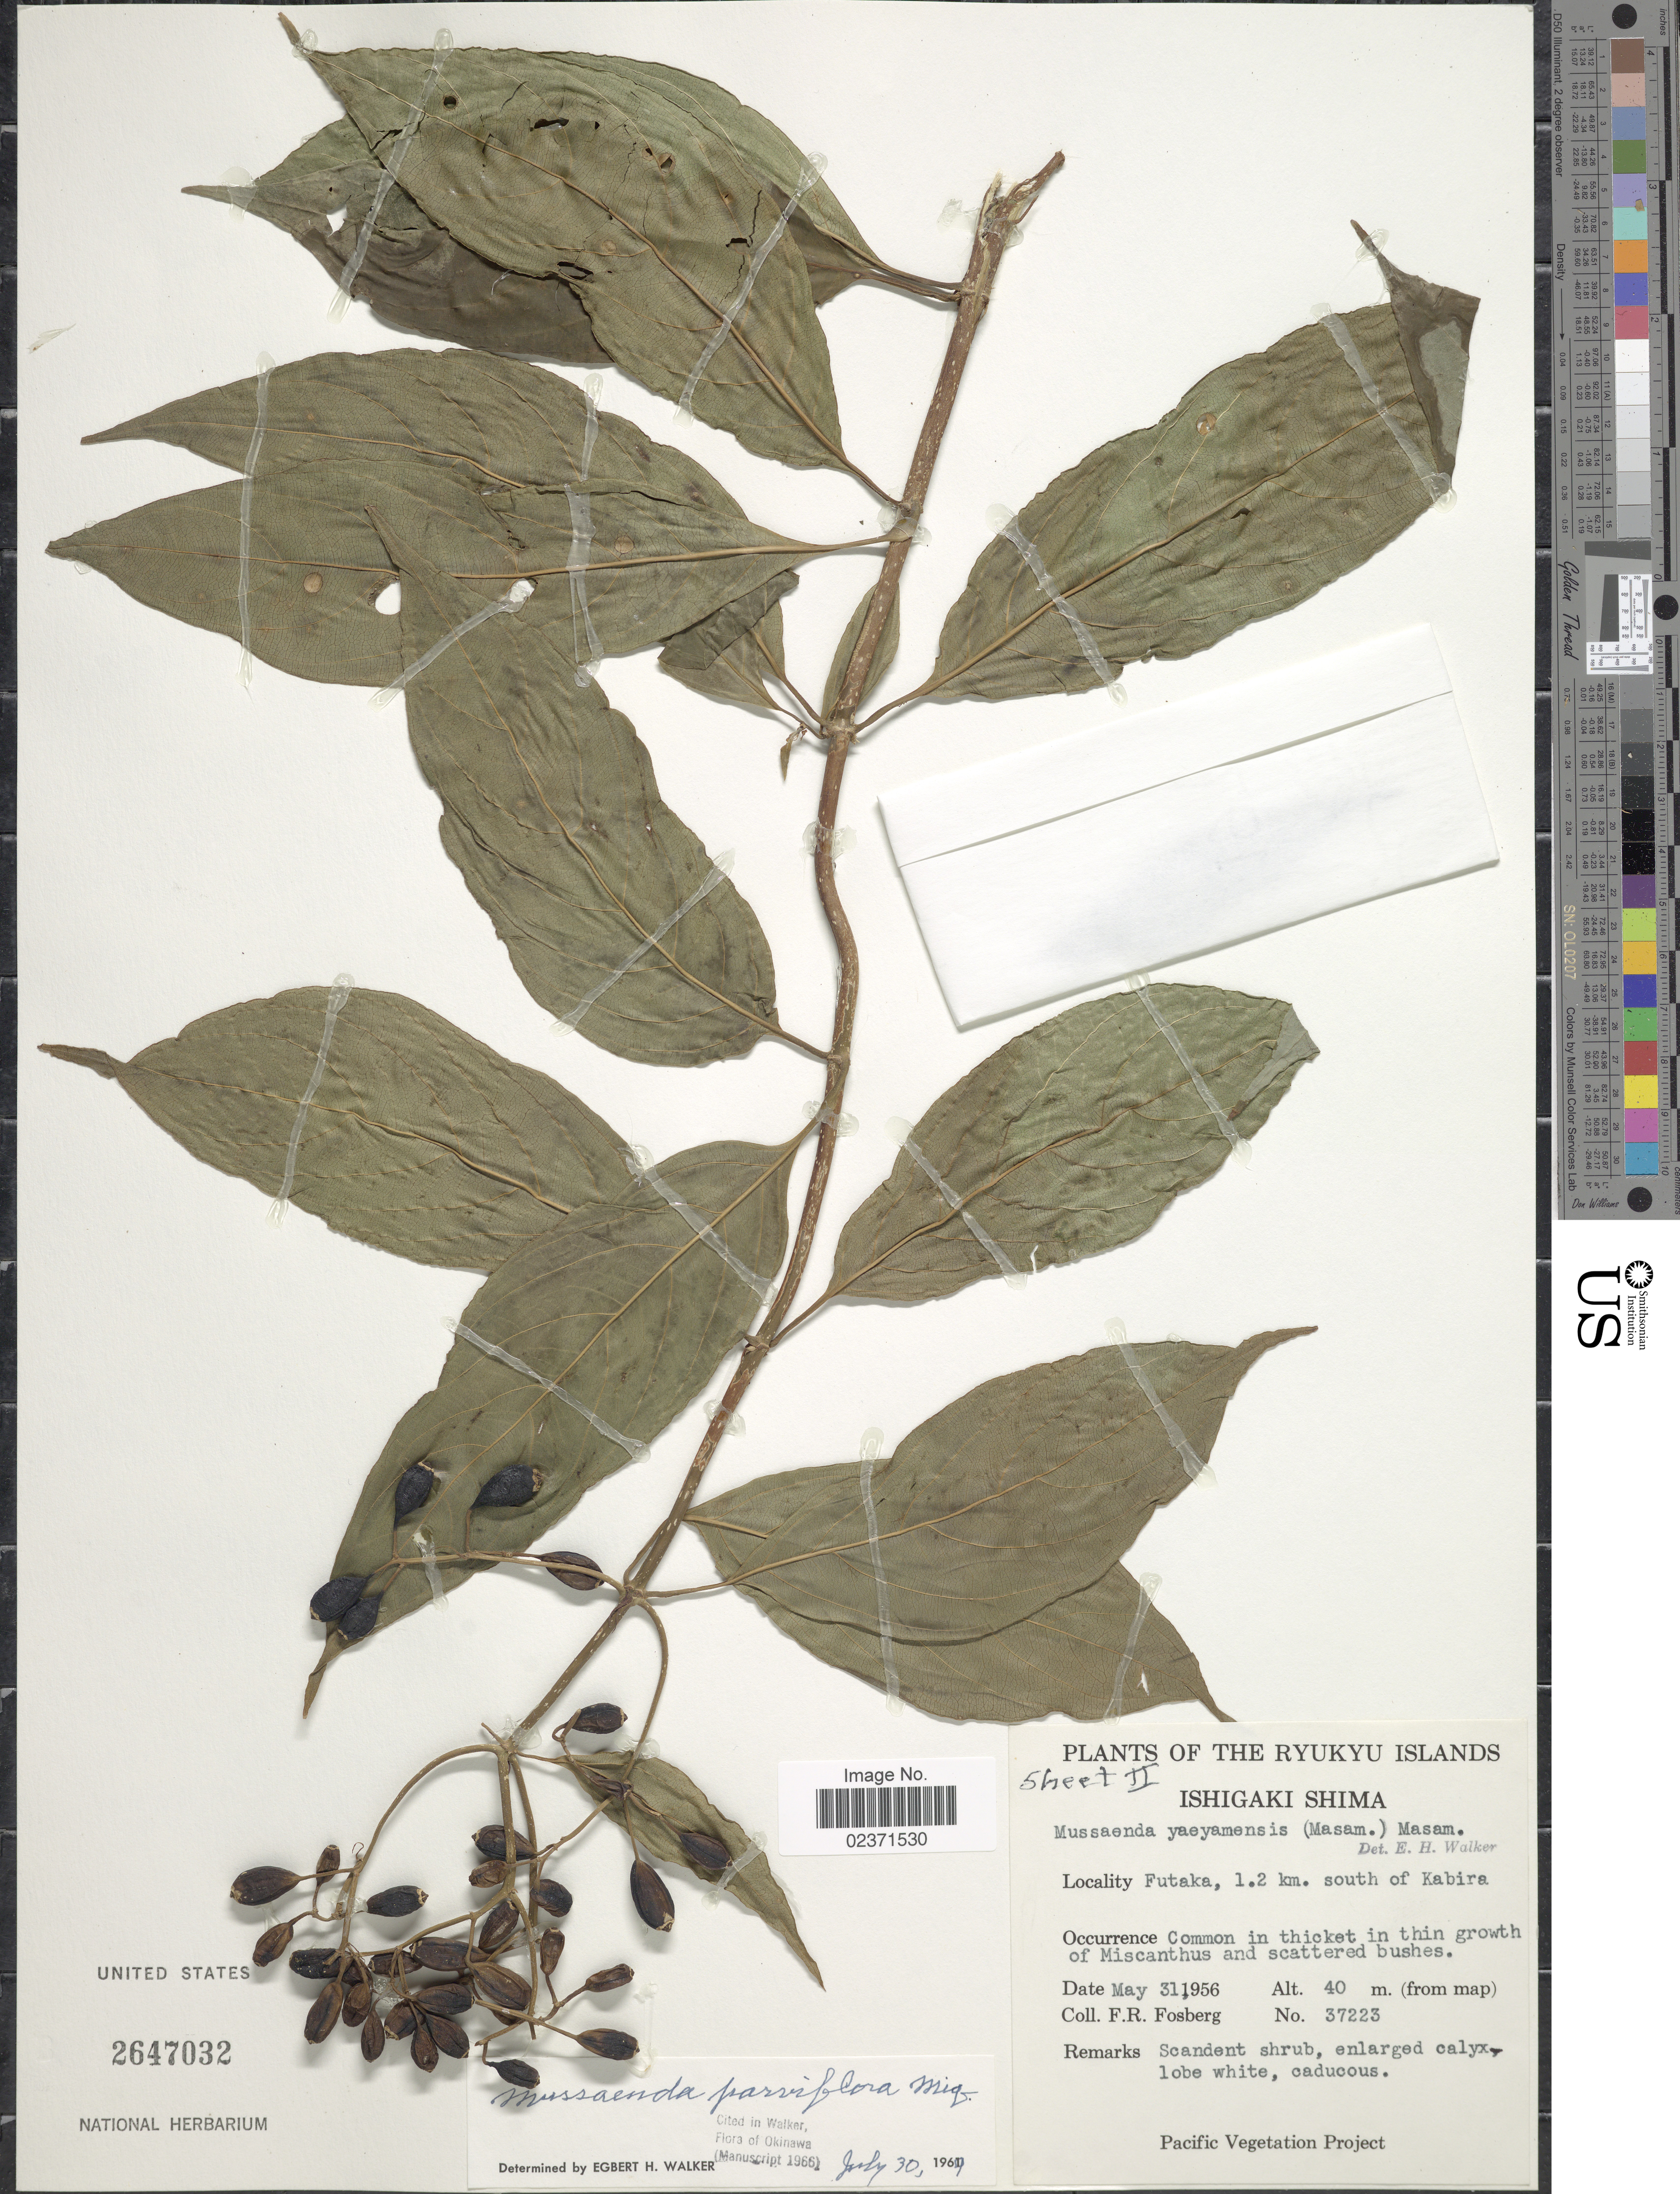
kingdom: Plantae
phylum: Tracheophyta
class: Magnoliopsida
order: Gentianales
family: Rubiaceae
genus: Mussaenda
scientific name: Mussaenda parviflora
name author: Miq.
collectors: F. R. Fosberg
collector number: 37223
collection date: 1956-05-31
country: Japan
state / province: Okinawa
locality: Ryukyu Islands. Ishigaki Shima. Futaka, 1.2 km. south of Kabira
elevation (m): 40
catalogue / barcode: US 2647032